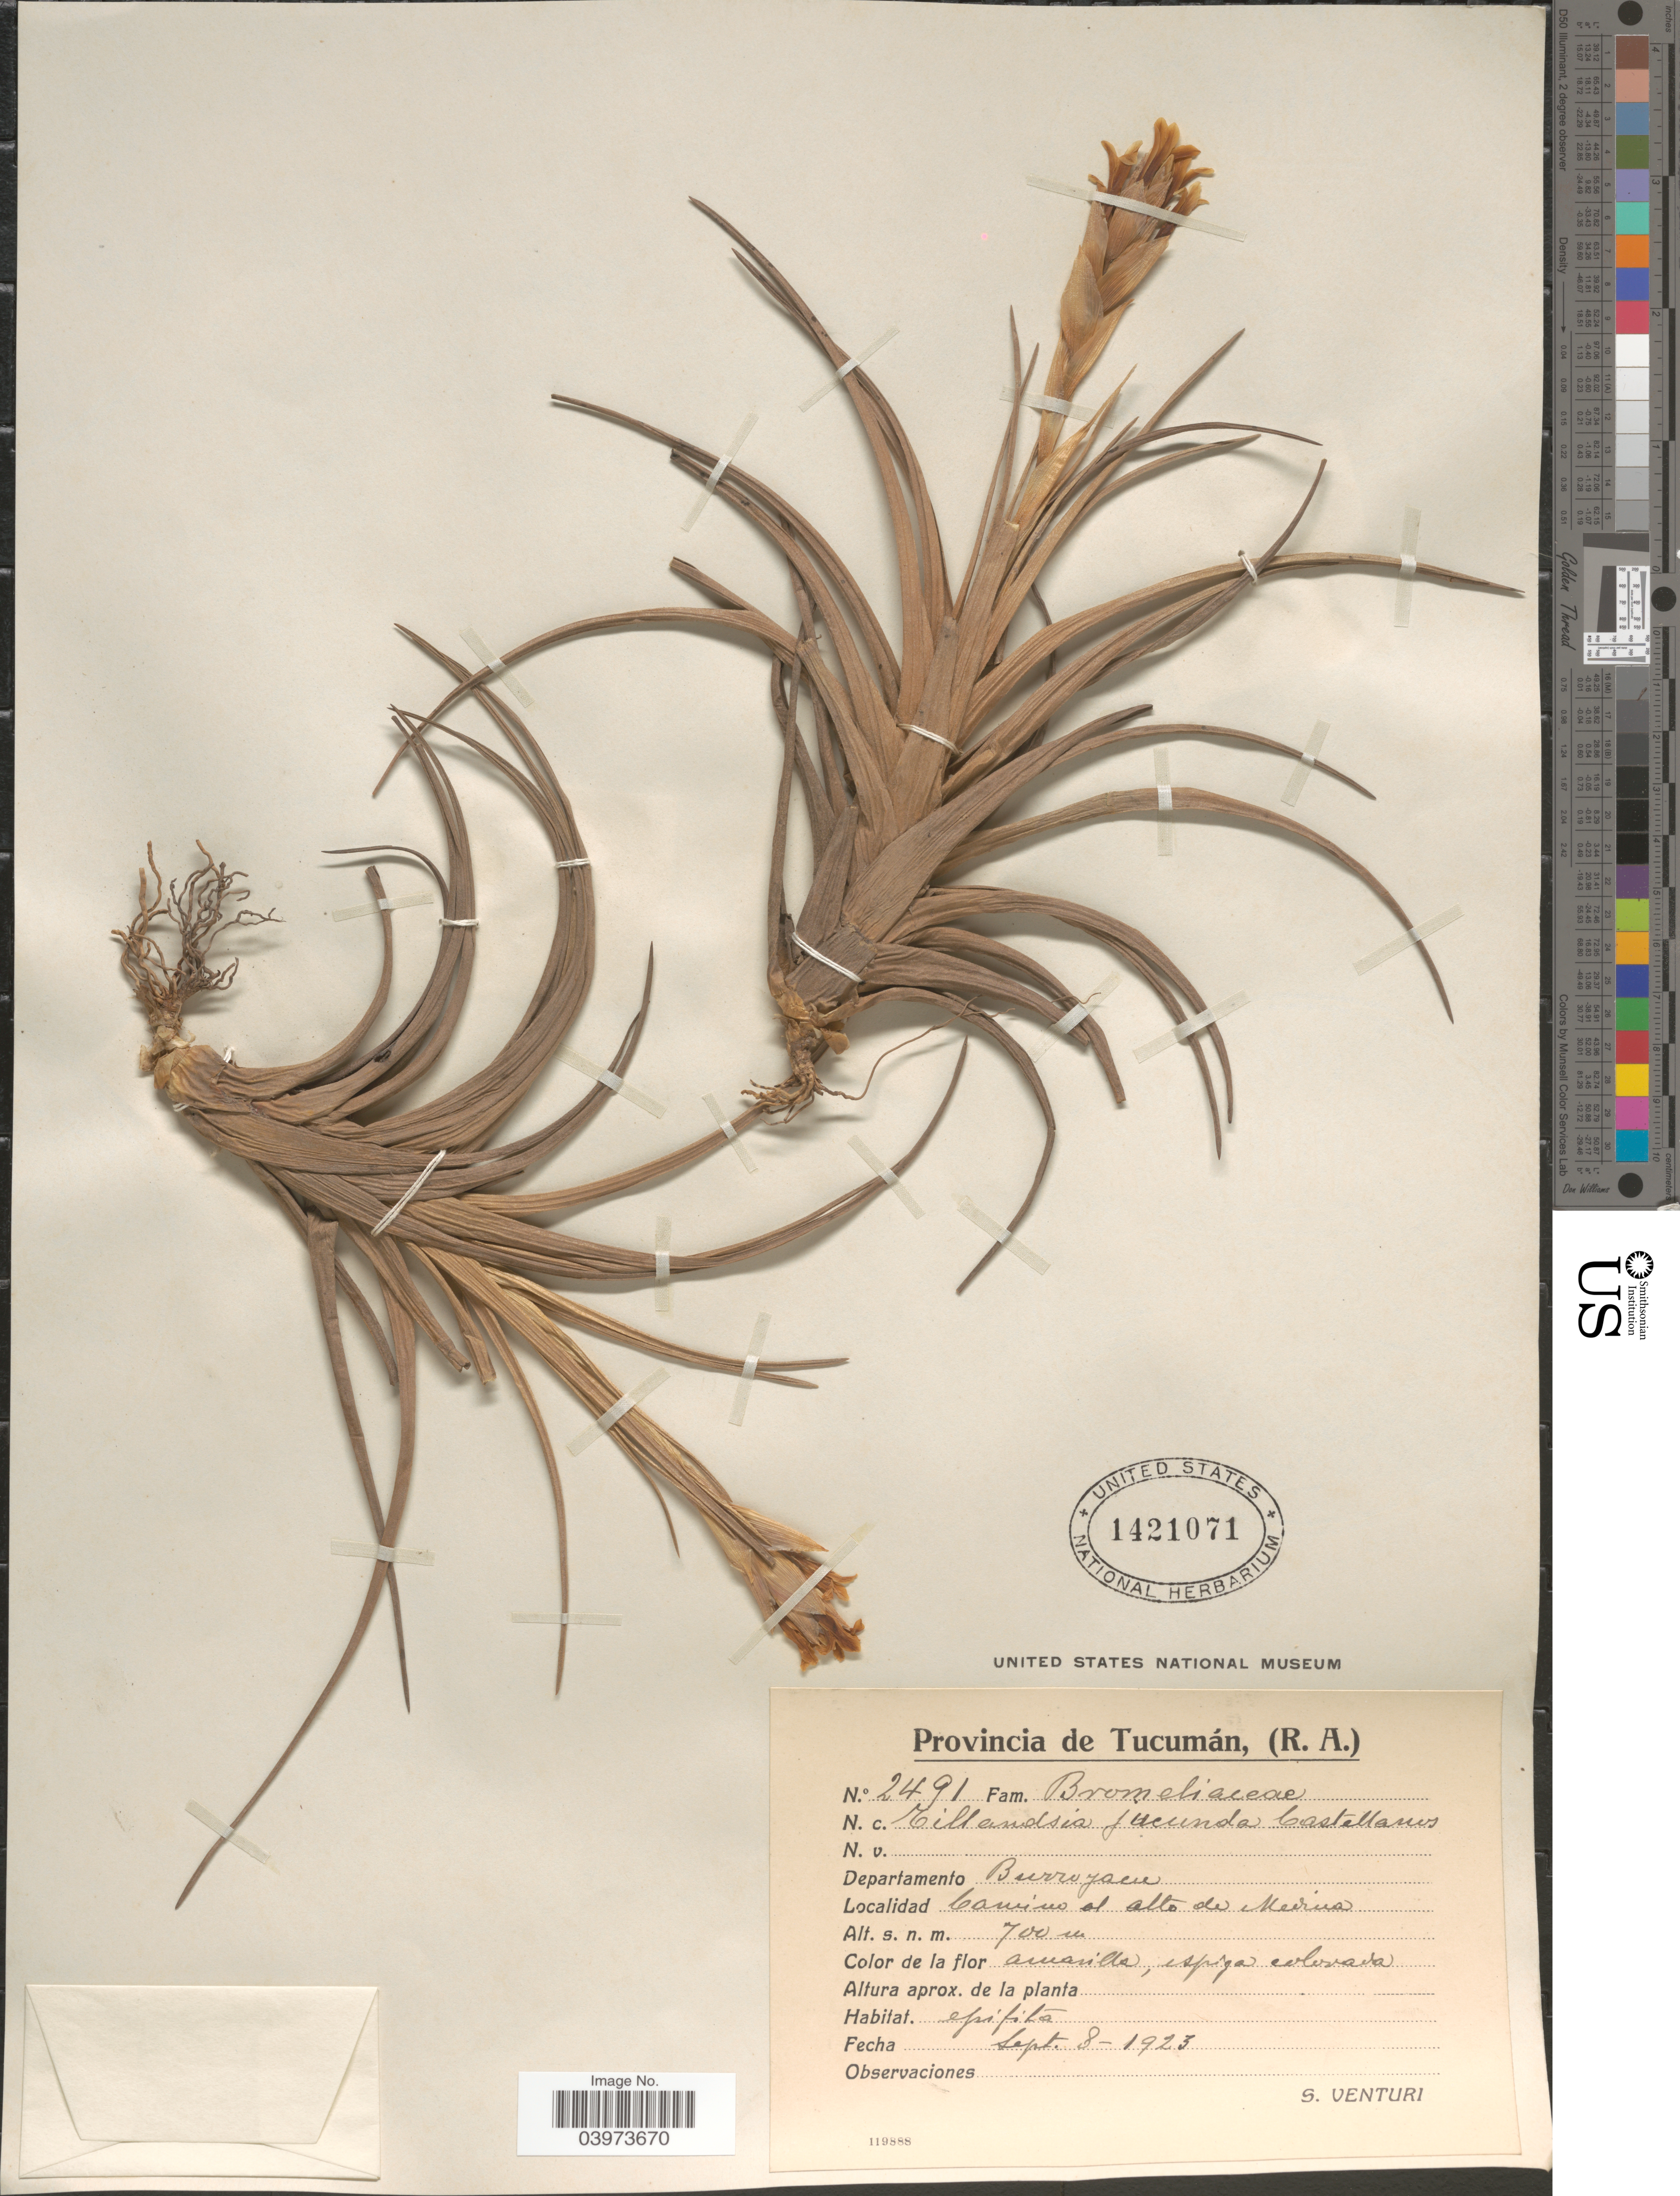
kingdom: Plantae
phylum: Tracheophyta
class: Liliopsida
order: Poales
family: Bromeliaceae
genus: Tillandsia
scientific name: Tillandsia jucunda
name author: A. Cast.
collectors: S. Venturi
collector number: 2491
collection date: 1923-09-08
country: Argentina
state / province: Tucuman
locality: Departamento Burroyacu. Camino el alto de Medina.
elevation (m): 700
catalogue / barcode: US 1421071